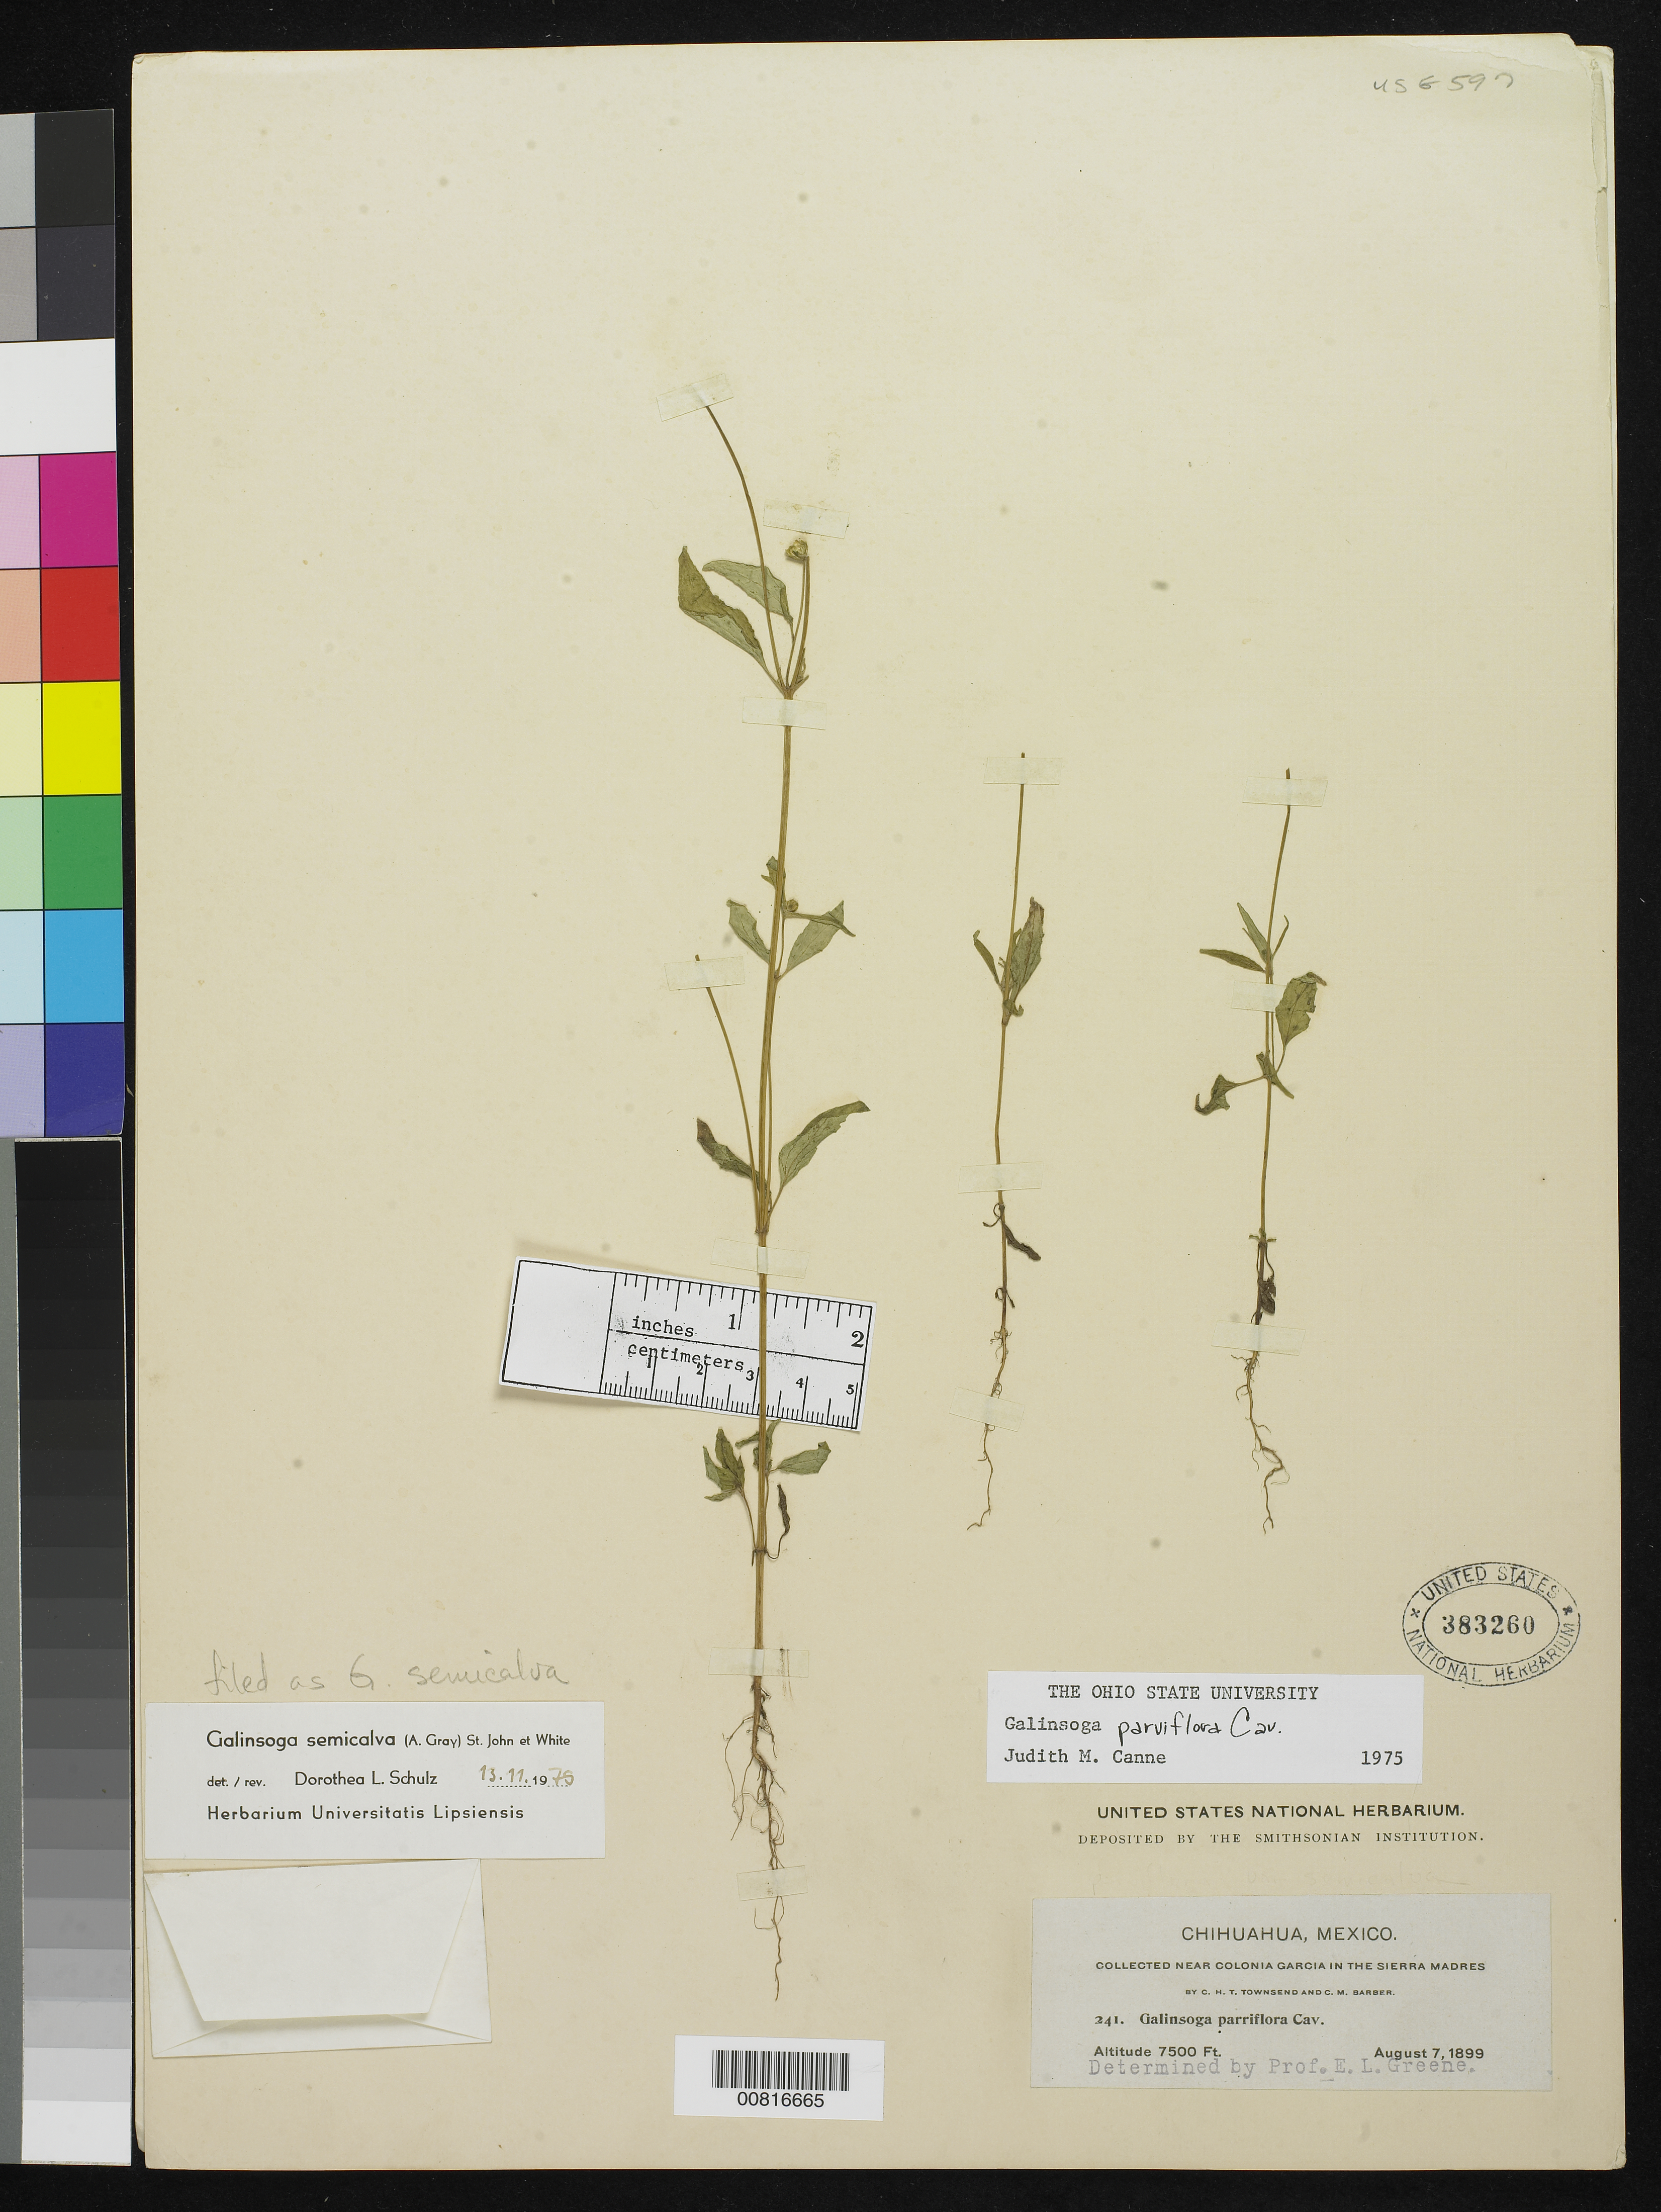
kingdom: Plantae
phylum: Tracheophyta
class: Magnoliopsida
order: Asterales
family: Asteraceae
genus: Galinsoga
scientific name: Galinsoga semicalva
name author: (A. Gray) H. St. John & D. White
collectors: C. H. T. Townsend & C. Barber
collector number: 241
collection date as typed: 07 Aug 1899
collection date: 1899-08-07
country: Mexico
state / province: Chihuahua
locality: Near Colonia García in the Sierra Madre, Chihuahua.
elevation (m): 2286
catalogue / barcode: US 383260